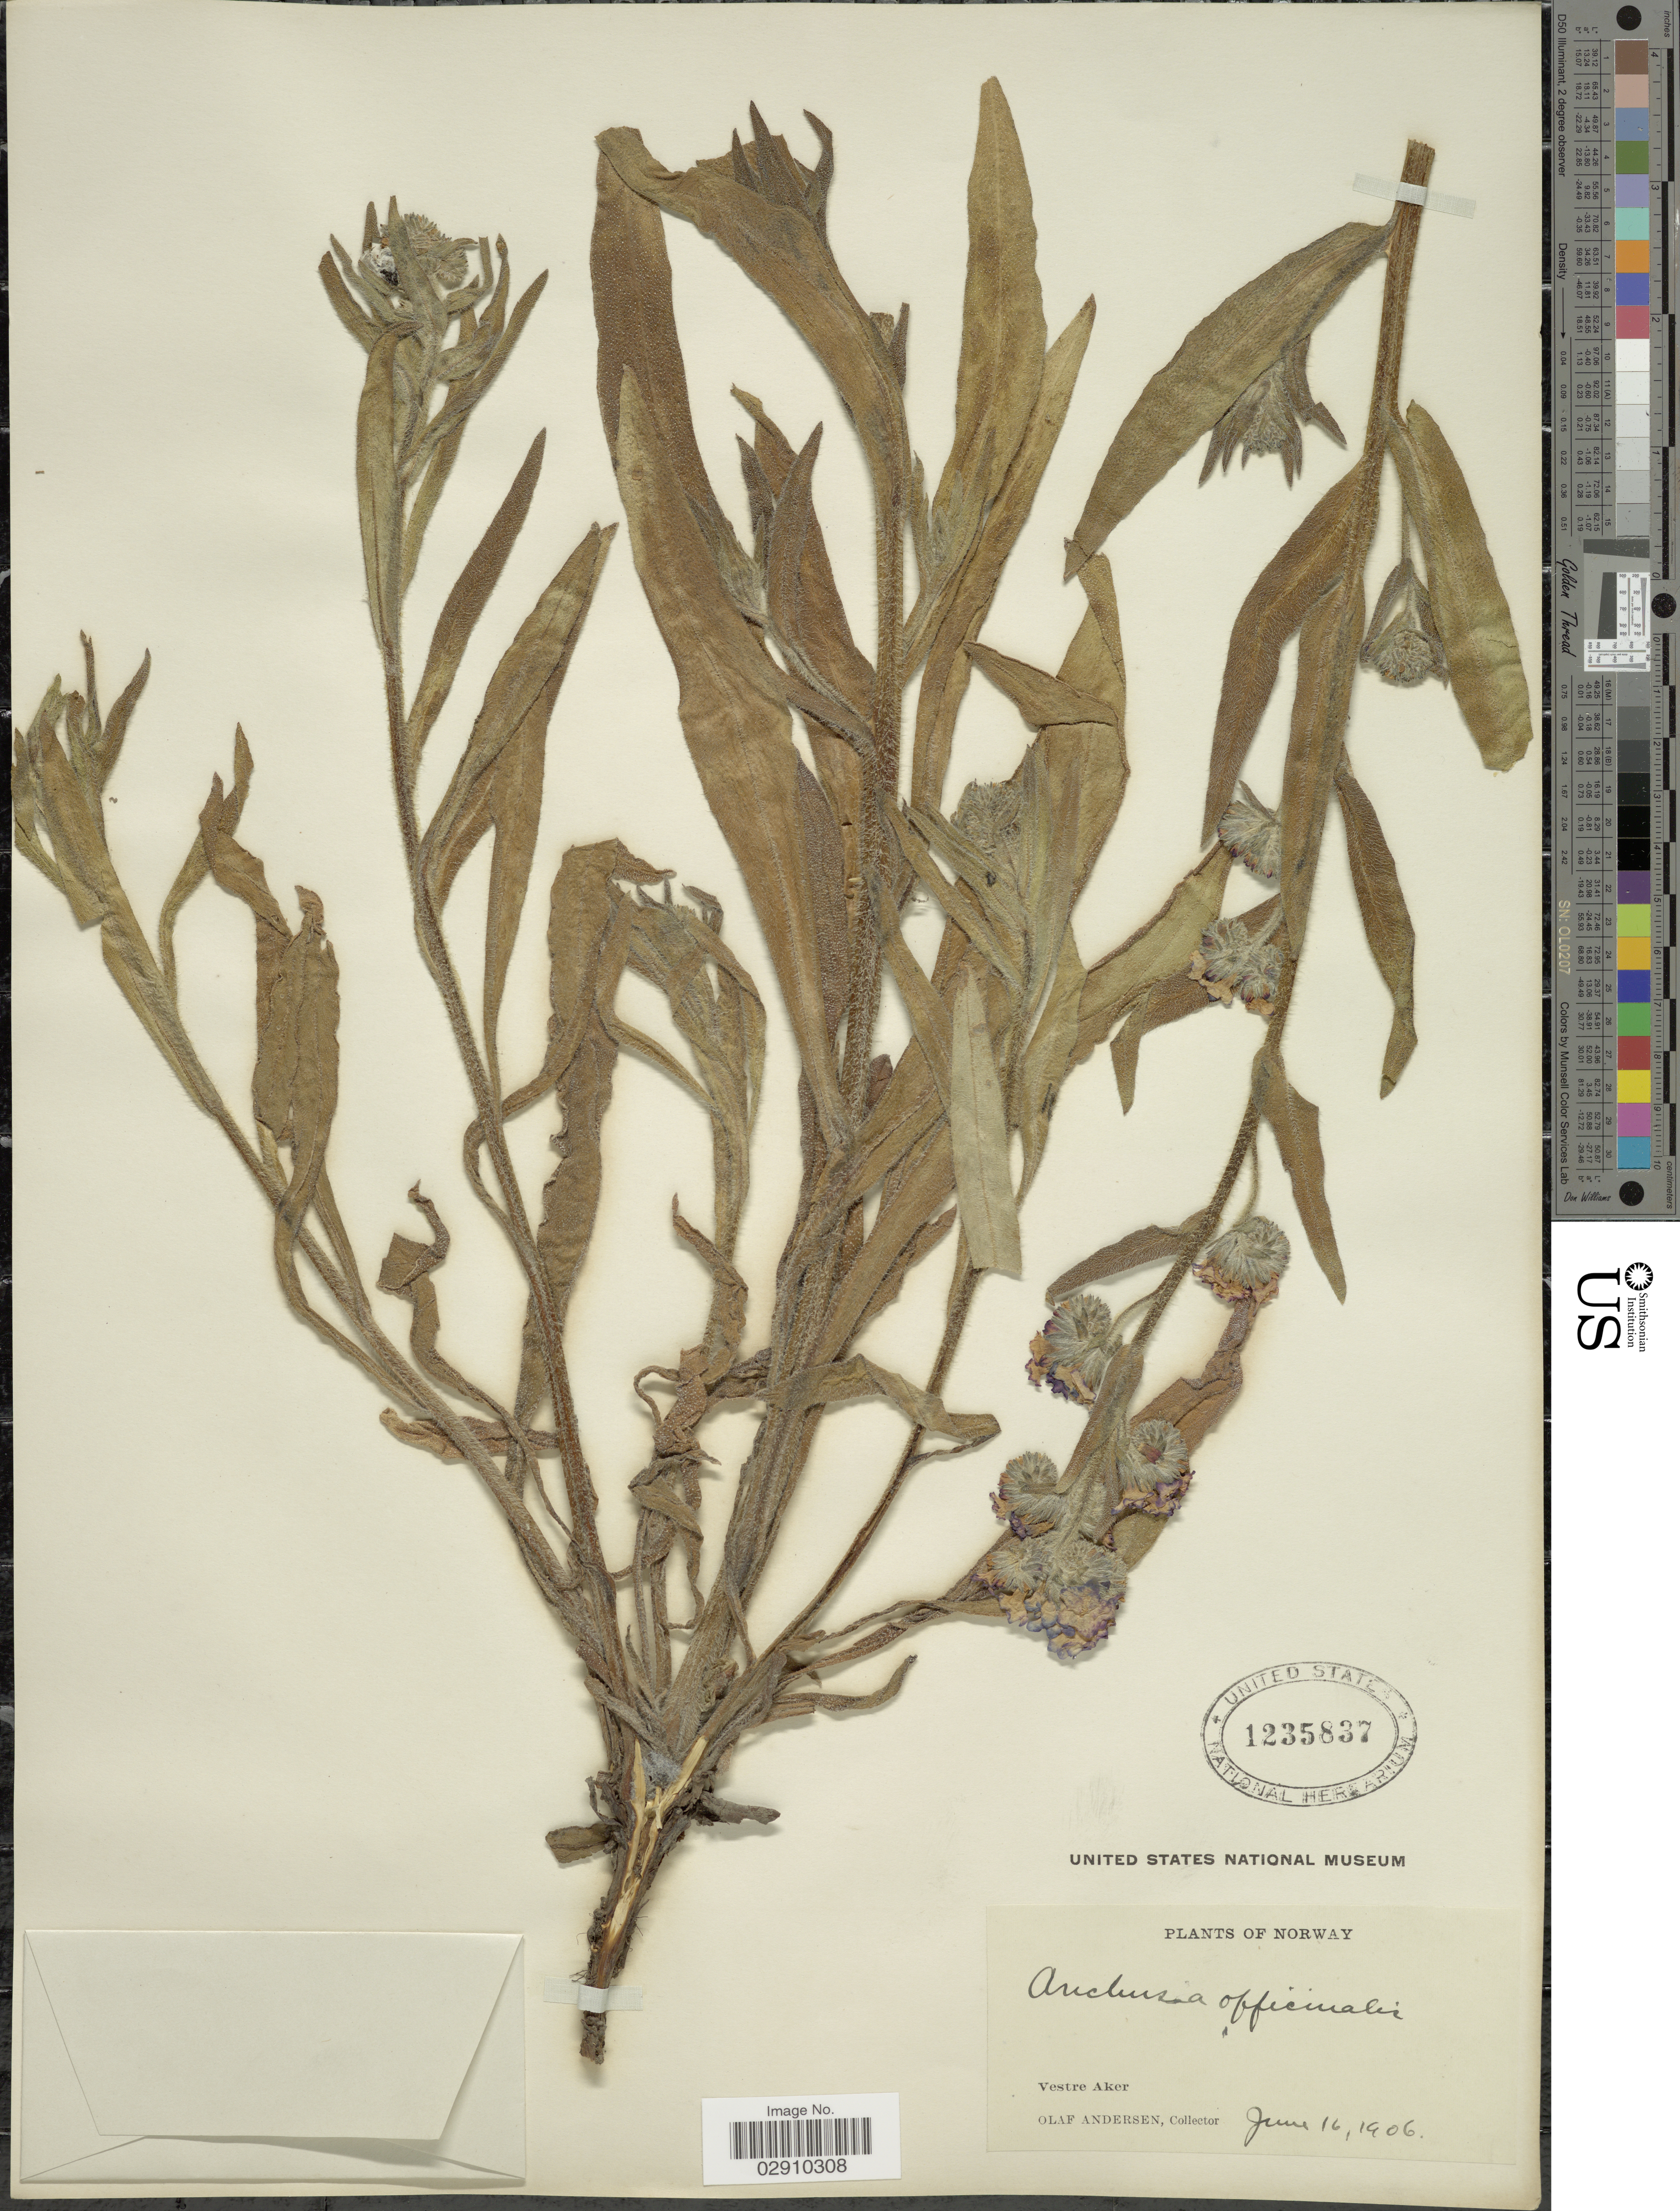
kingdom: Plantae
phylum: Tracheophyta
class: Magnoliopsida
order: Boraginales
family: Boraginaceae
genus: Anchusa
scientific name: Anchusa officinalis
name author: L.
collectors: O. Andersen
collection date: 1906-06-16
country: Norway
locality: Vestre Aker.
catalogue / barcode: US 1235837